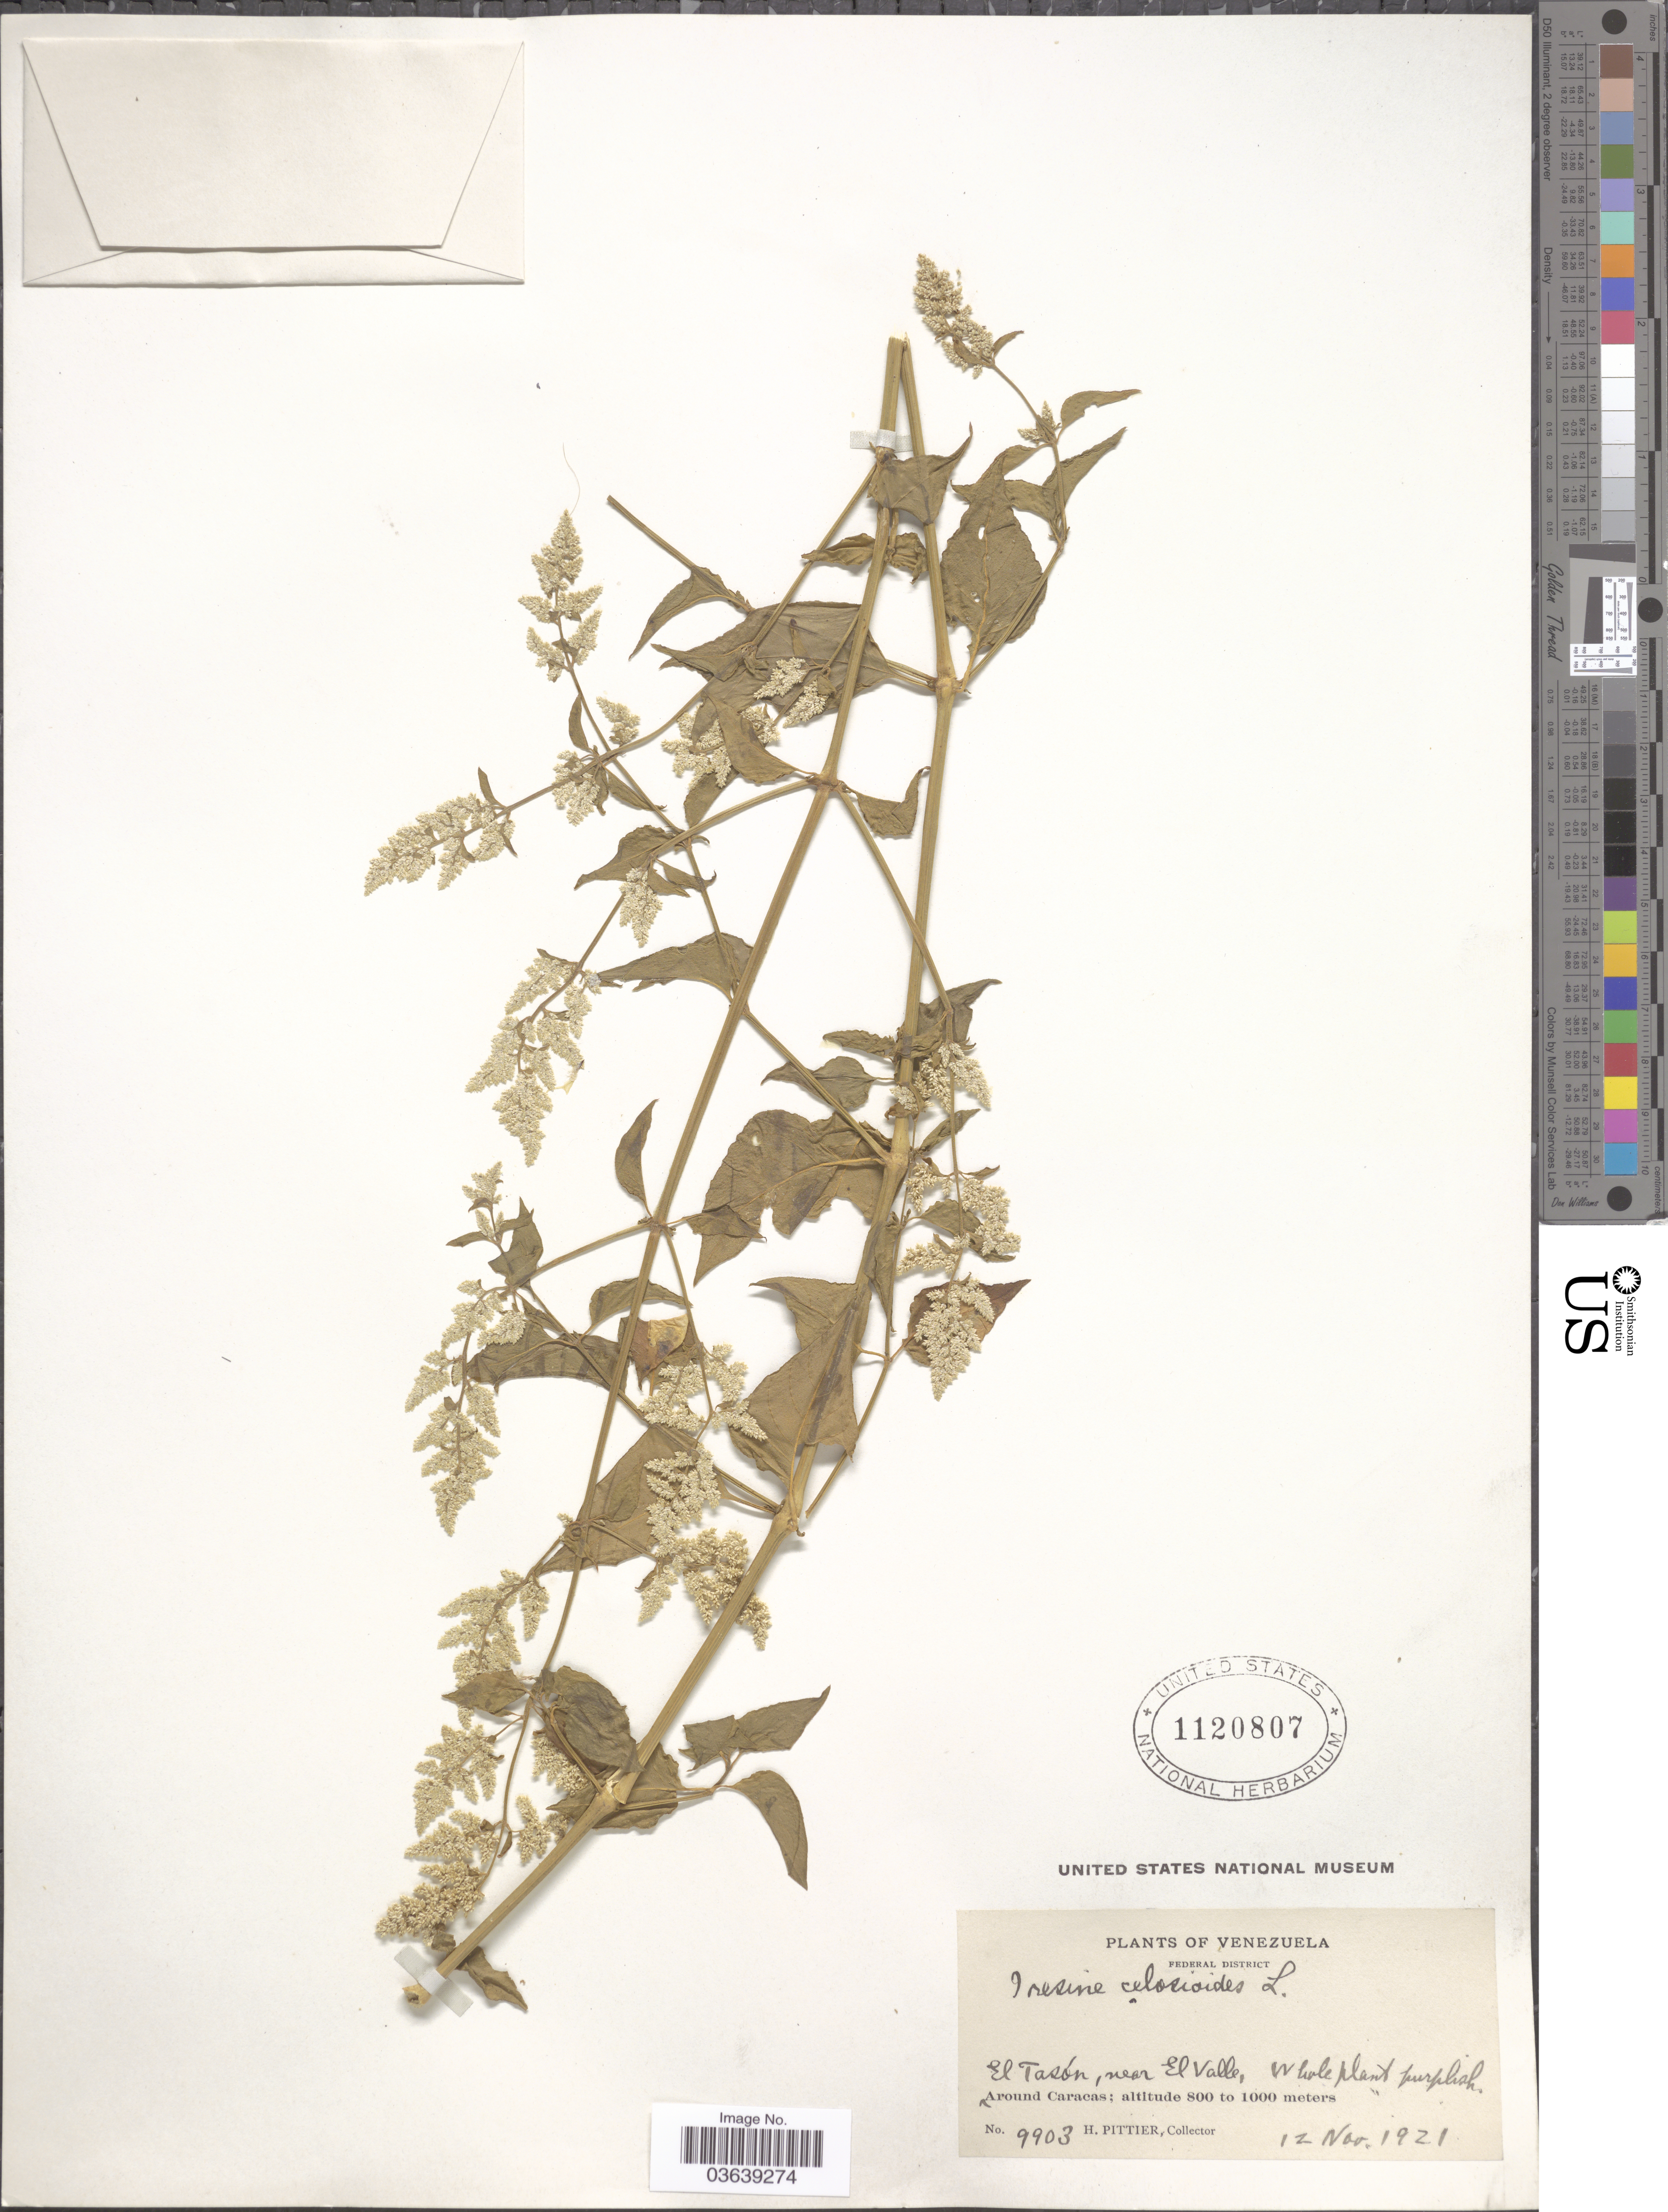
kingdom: Plantae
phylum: Tracheophyta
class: Magnoliopsida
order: Caryophyllales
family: Amaranthaceae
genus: Iresine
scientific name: Iresine celosia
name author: L.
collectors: H. F. Pittier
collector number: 9903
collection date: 1921-11-12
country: Venezuela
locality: Federal District. El Tasón, near El Valle. Around Caracas.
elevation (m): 800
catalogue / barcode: US 1120807